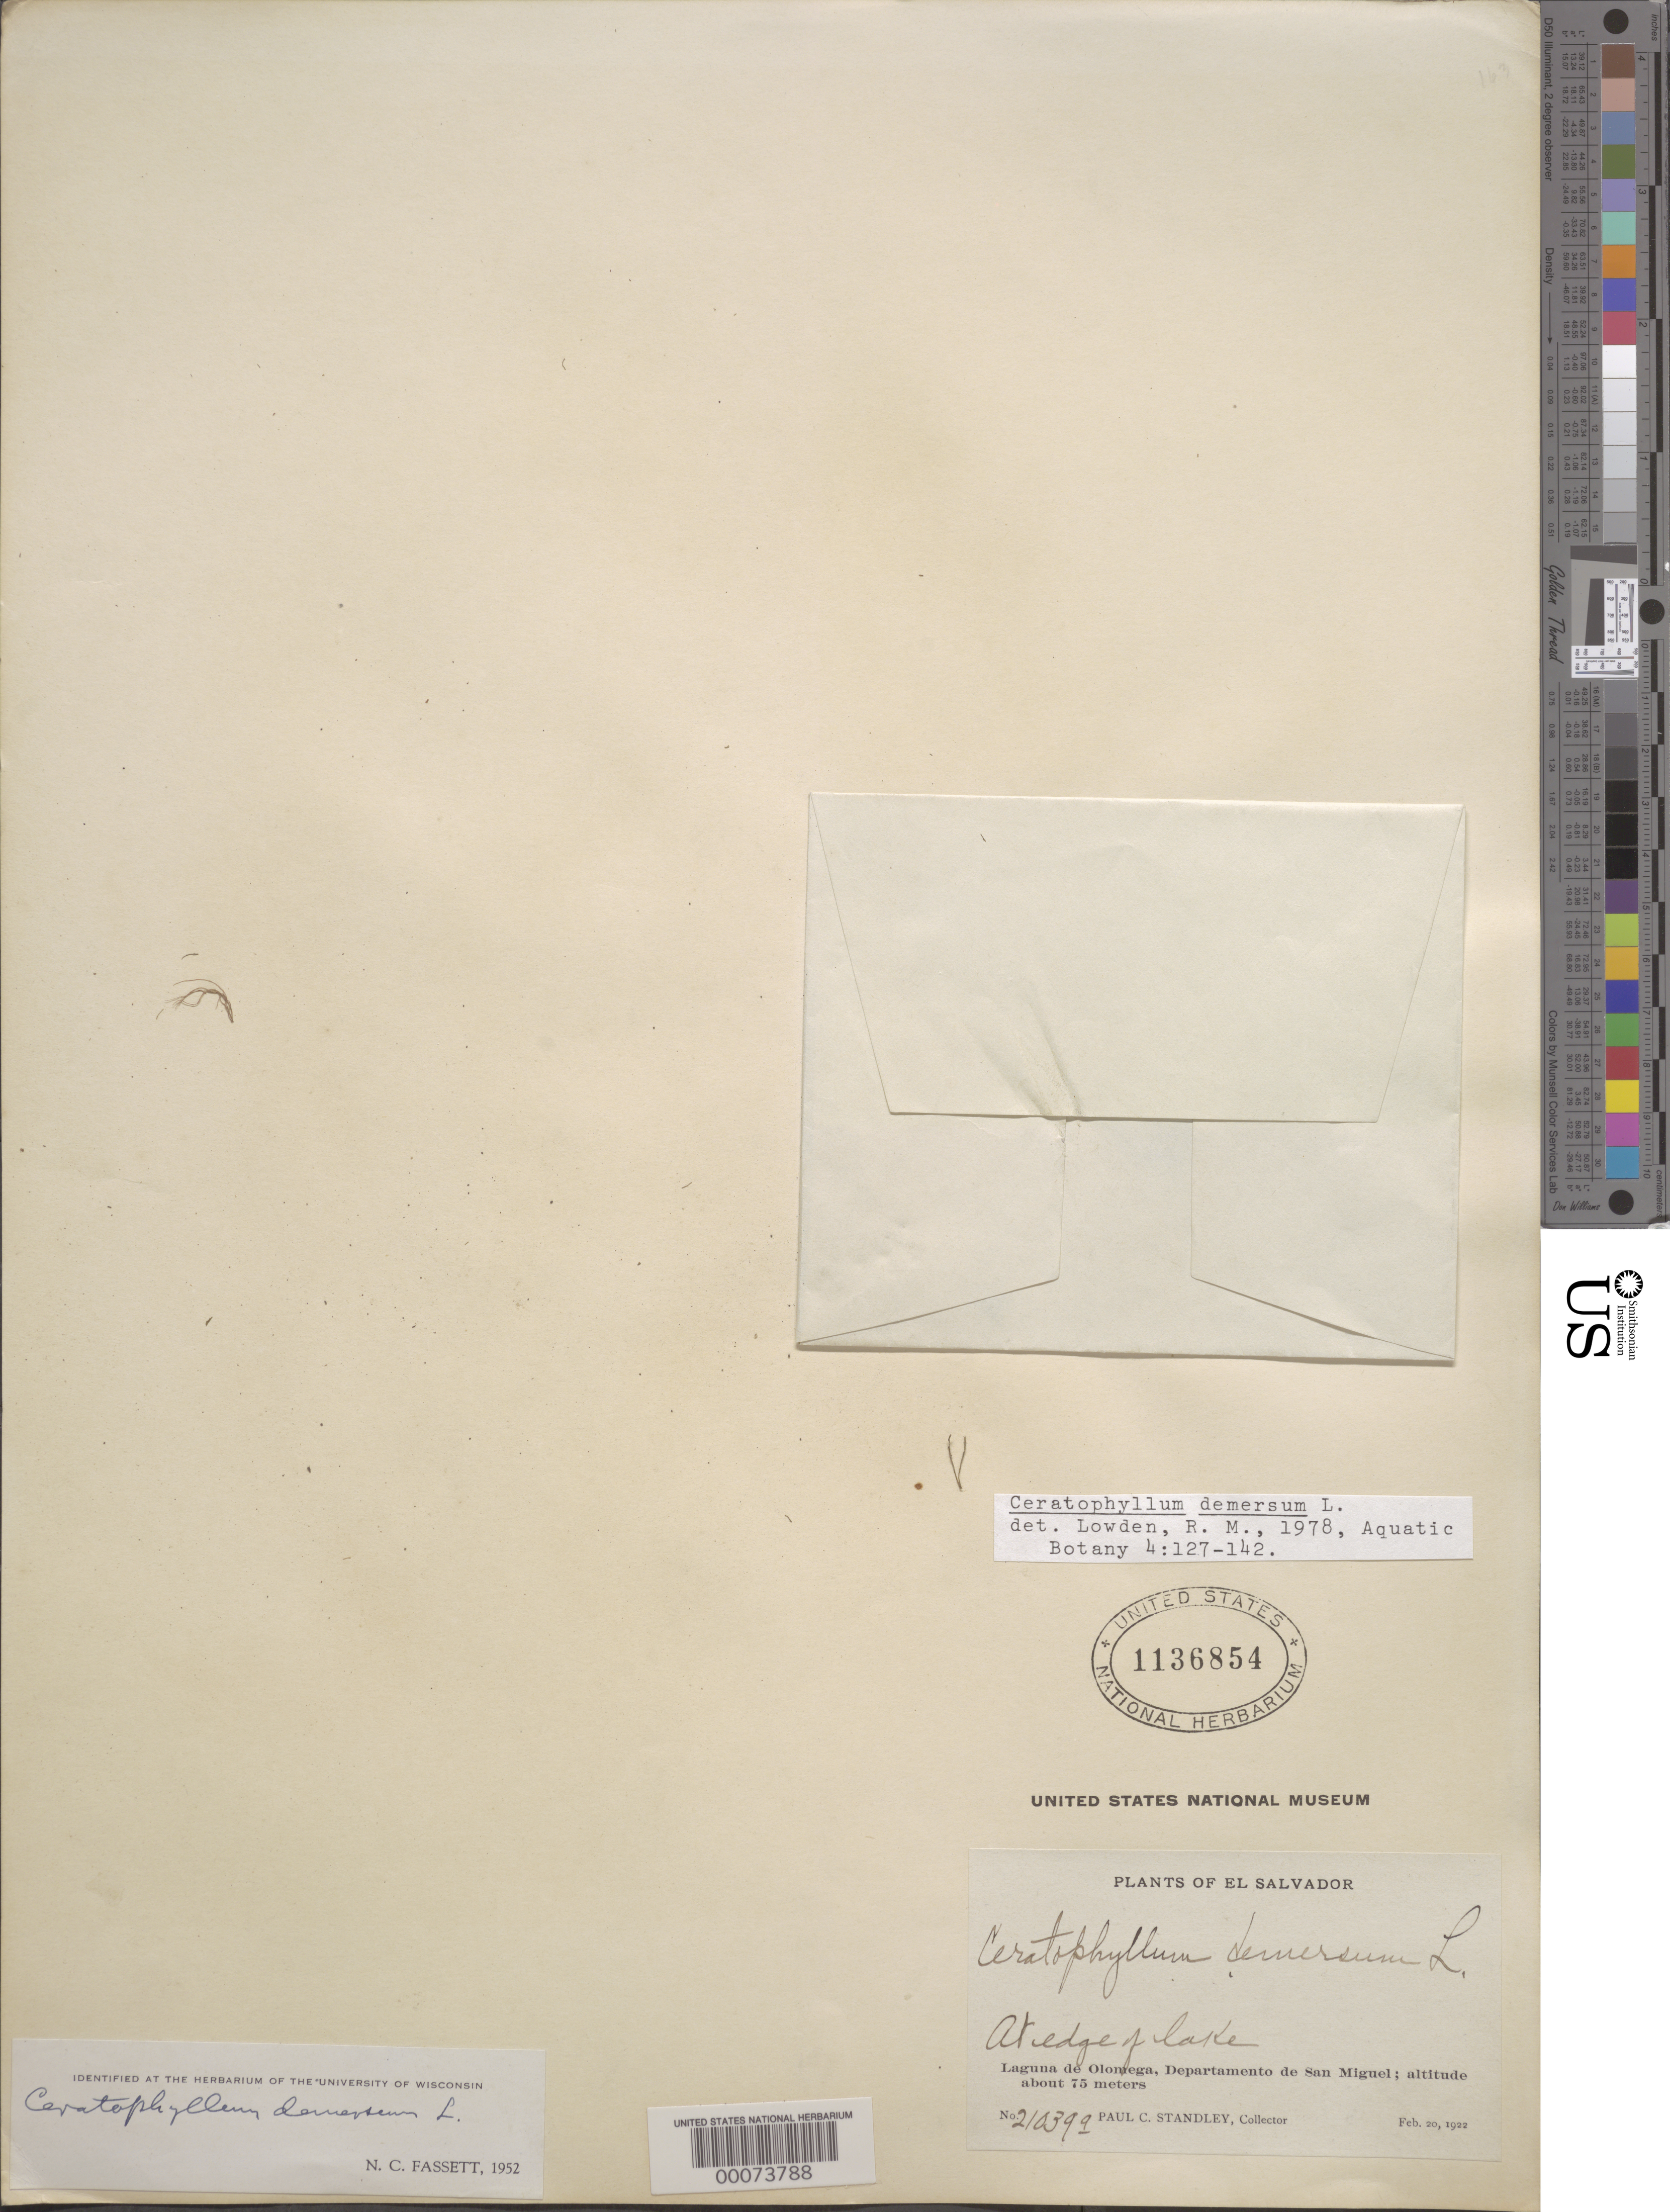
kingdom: Plantae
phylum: Tracheophyta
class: Magnoliopsida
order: Ceratophyllales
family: Ceratophyllaceae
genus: Ceratophyllum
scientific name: Ceratophyllum demersum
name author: L.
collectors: P. C. Standley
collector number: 21039a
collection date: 1922-02-20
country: El Salvador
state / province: San Miguel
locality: At edge of lake. Laguna de Olomega, Departamento de San Miguel.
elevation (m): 75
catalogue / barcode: US 1136854